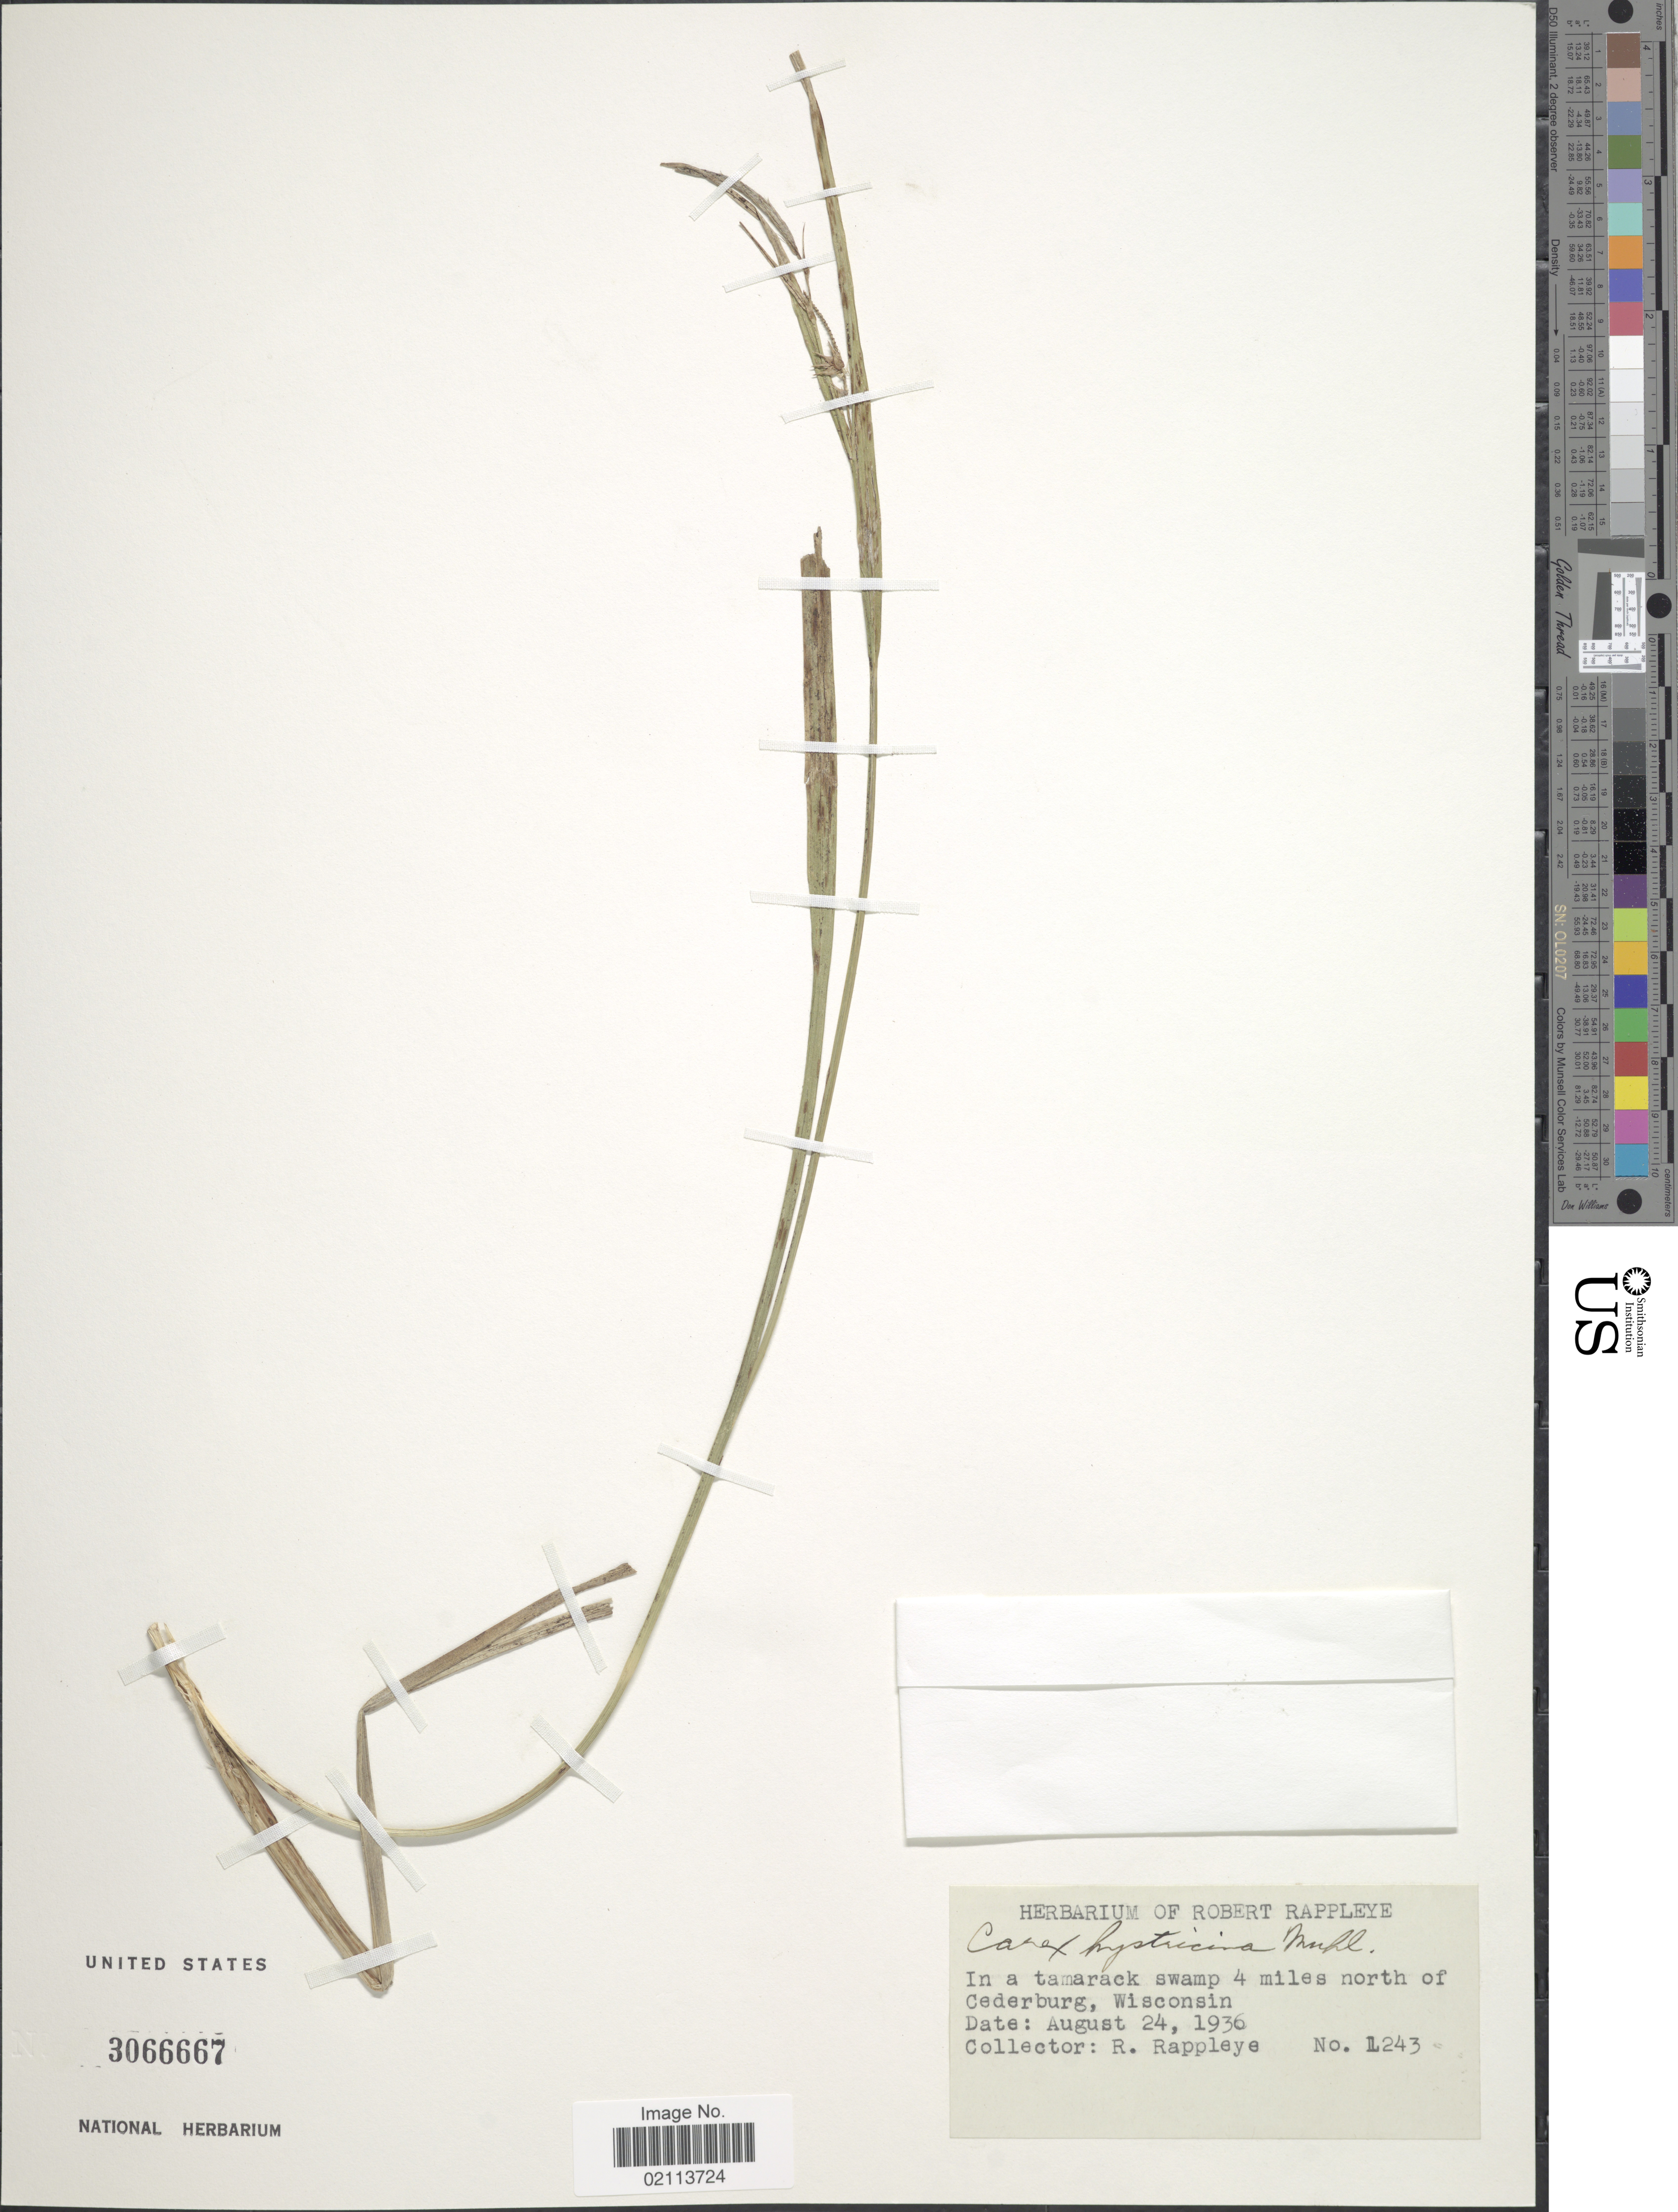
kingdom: Plantae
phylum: Tracheophyta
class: Liliopsida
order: Poales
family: Cyperaceae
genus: Carex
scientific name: Carex hystericina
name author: Muhl. ex Willd.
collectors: R. Rappleye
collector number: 1243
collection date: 1936-08-24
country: United States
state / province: Wisconsin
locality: In a Tamarack swamp 4 miles north of Cederburg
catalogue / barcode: US 3066667